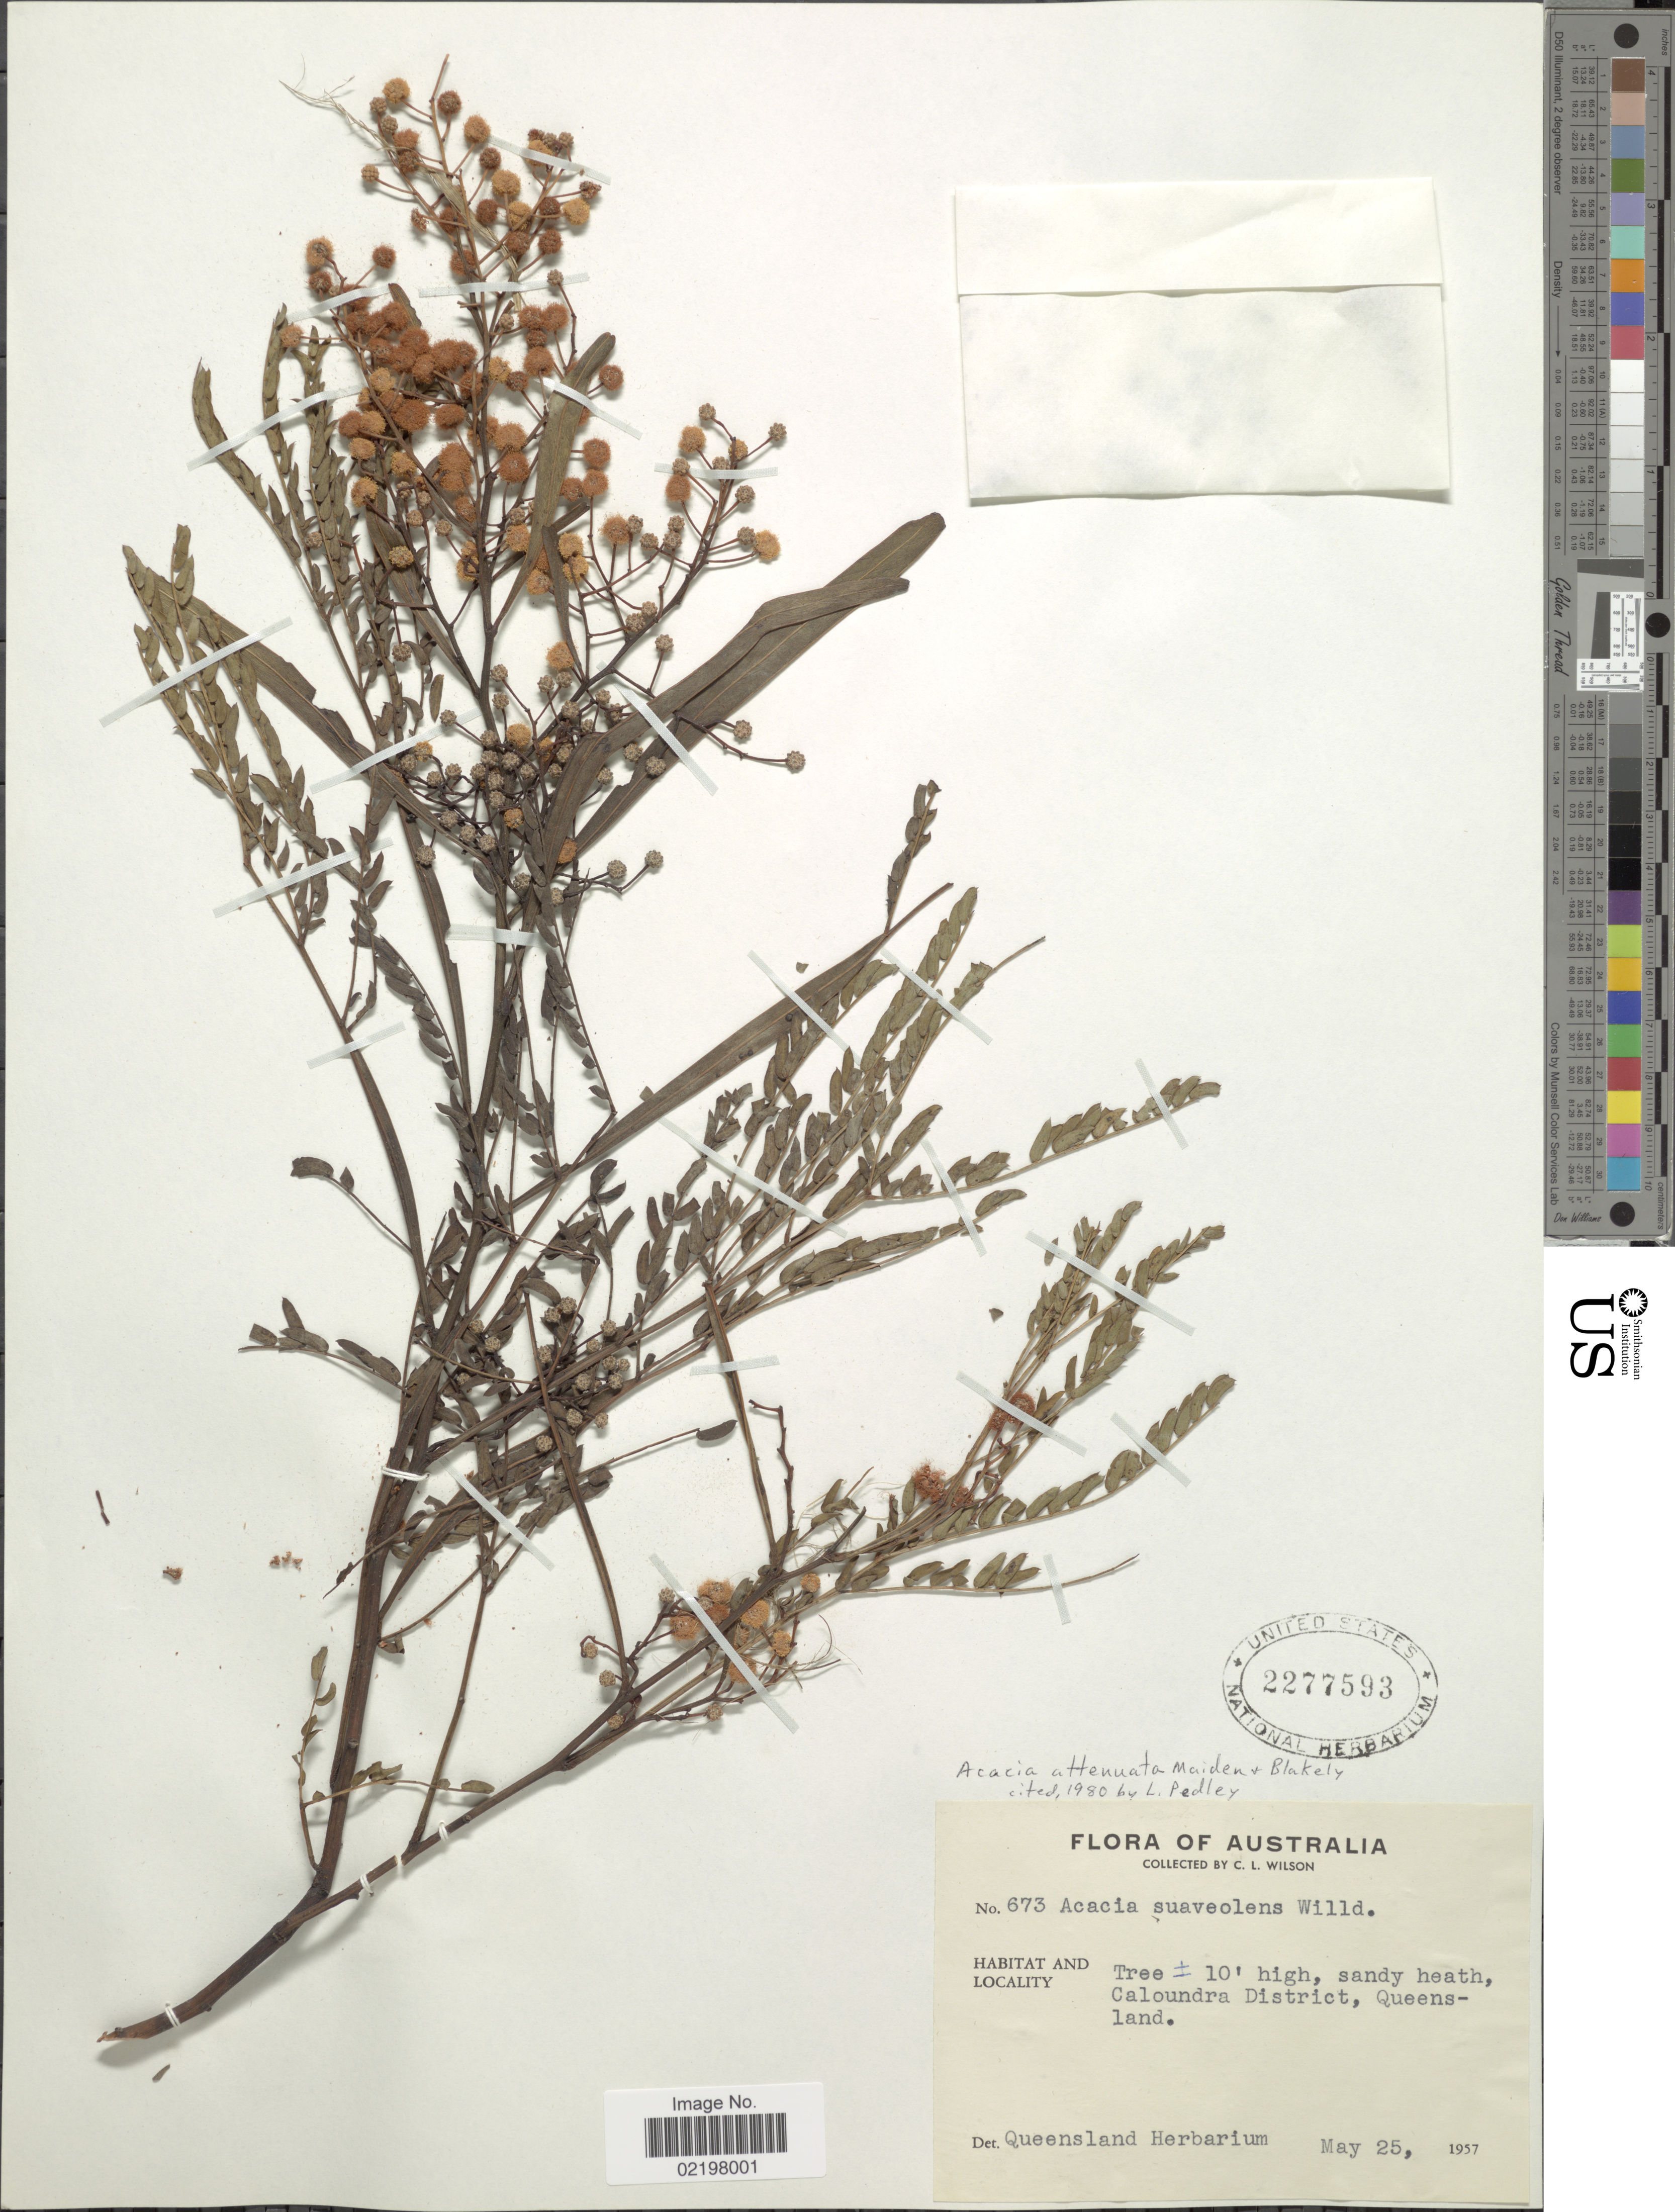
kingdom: Plantae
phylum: Tracheophyta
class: Magnoliopsida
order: Fabales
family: Fabaceae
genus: Acacia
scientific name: Acacia attenuata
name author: Maiden & Blakeley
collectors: C. L. Wilson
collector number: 673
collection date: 1957-05-25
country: Australia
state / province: Queensland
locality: Caloundra District, Queensland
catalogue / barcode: US 2277593